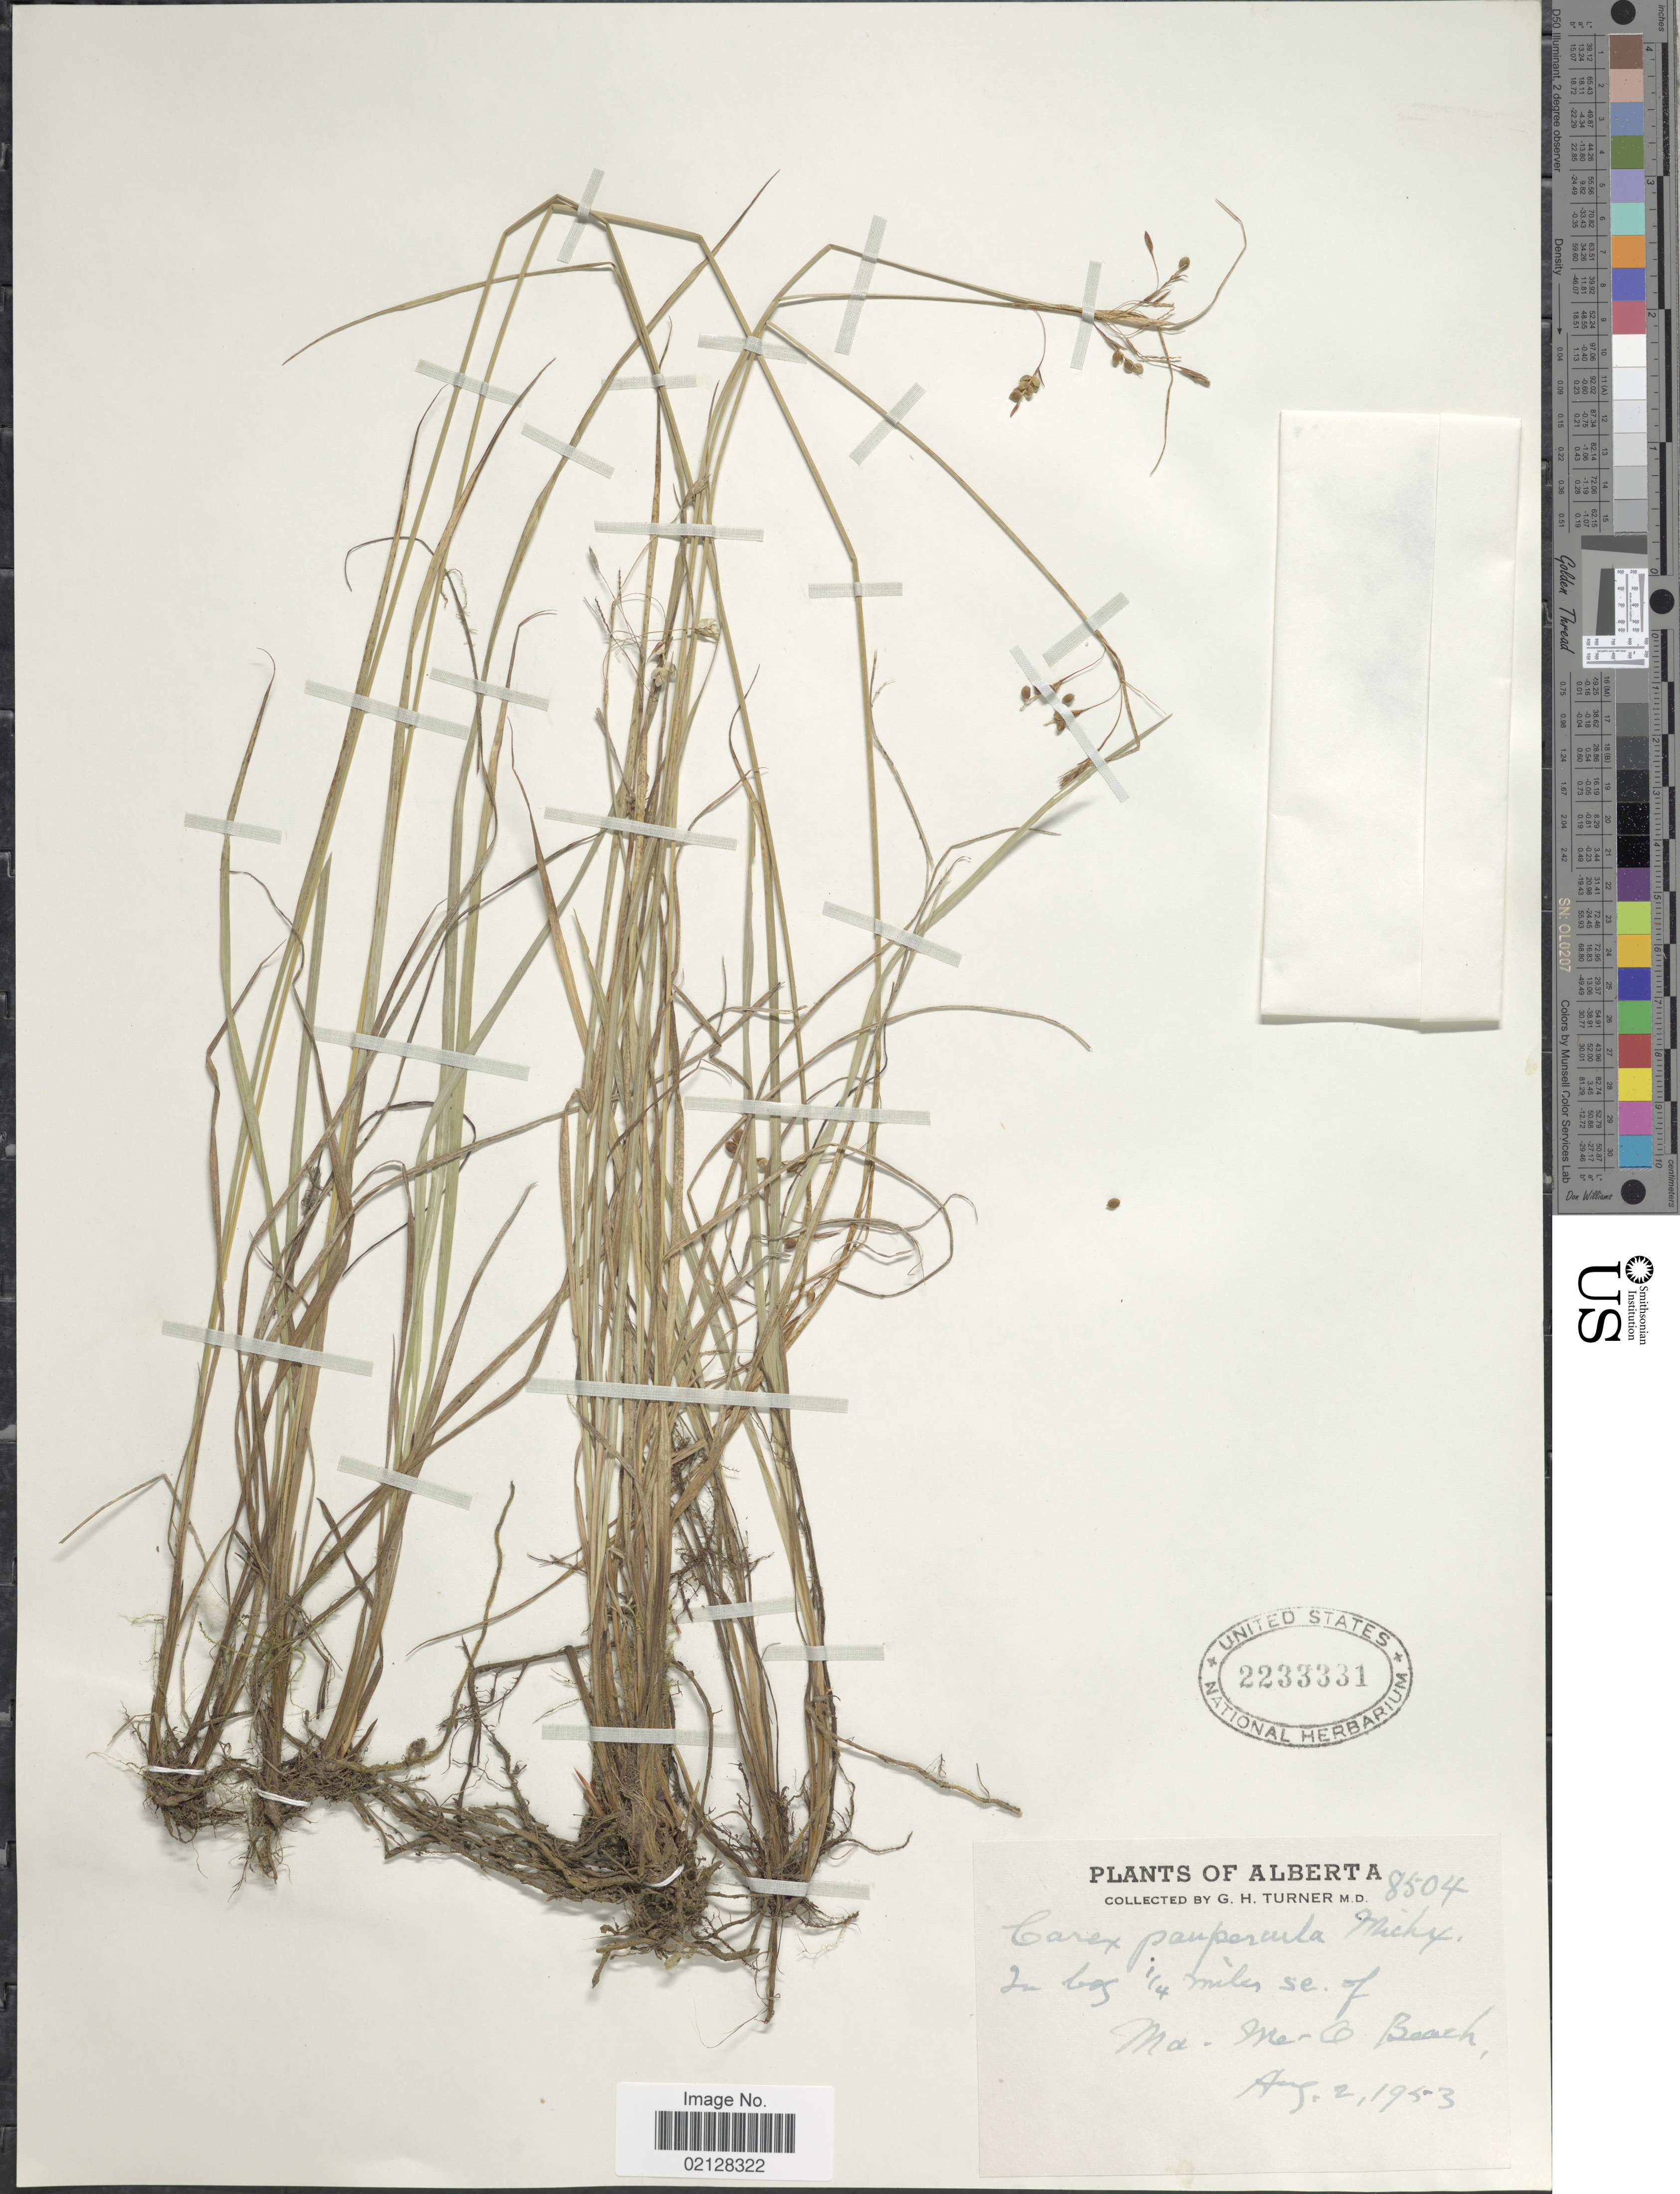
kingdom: Plantae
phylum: Tracheophyta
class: Liliopsida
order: Poales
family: Cyperaceae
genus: Carex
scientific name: Carex magellanica subsp. irrigua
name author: (Wahlenb.) Hiitonen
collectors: G. H. Turner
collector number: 8504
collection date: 1953-08-02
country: Canada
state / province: Alberta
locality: In bog ¼ miles se. of Ma-Me-O Beach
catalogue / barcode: US 2233331